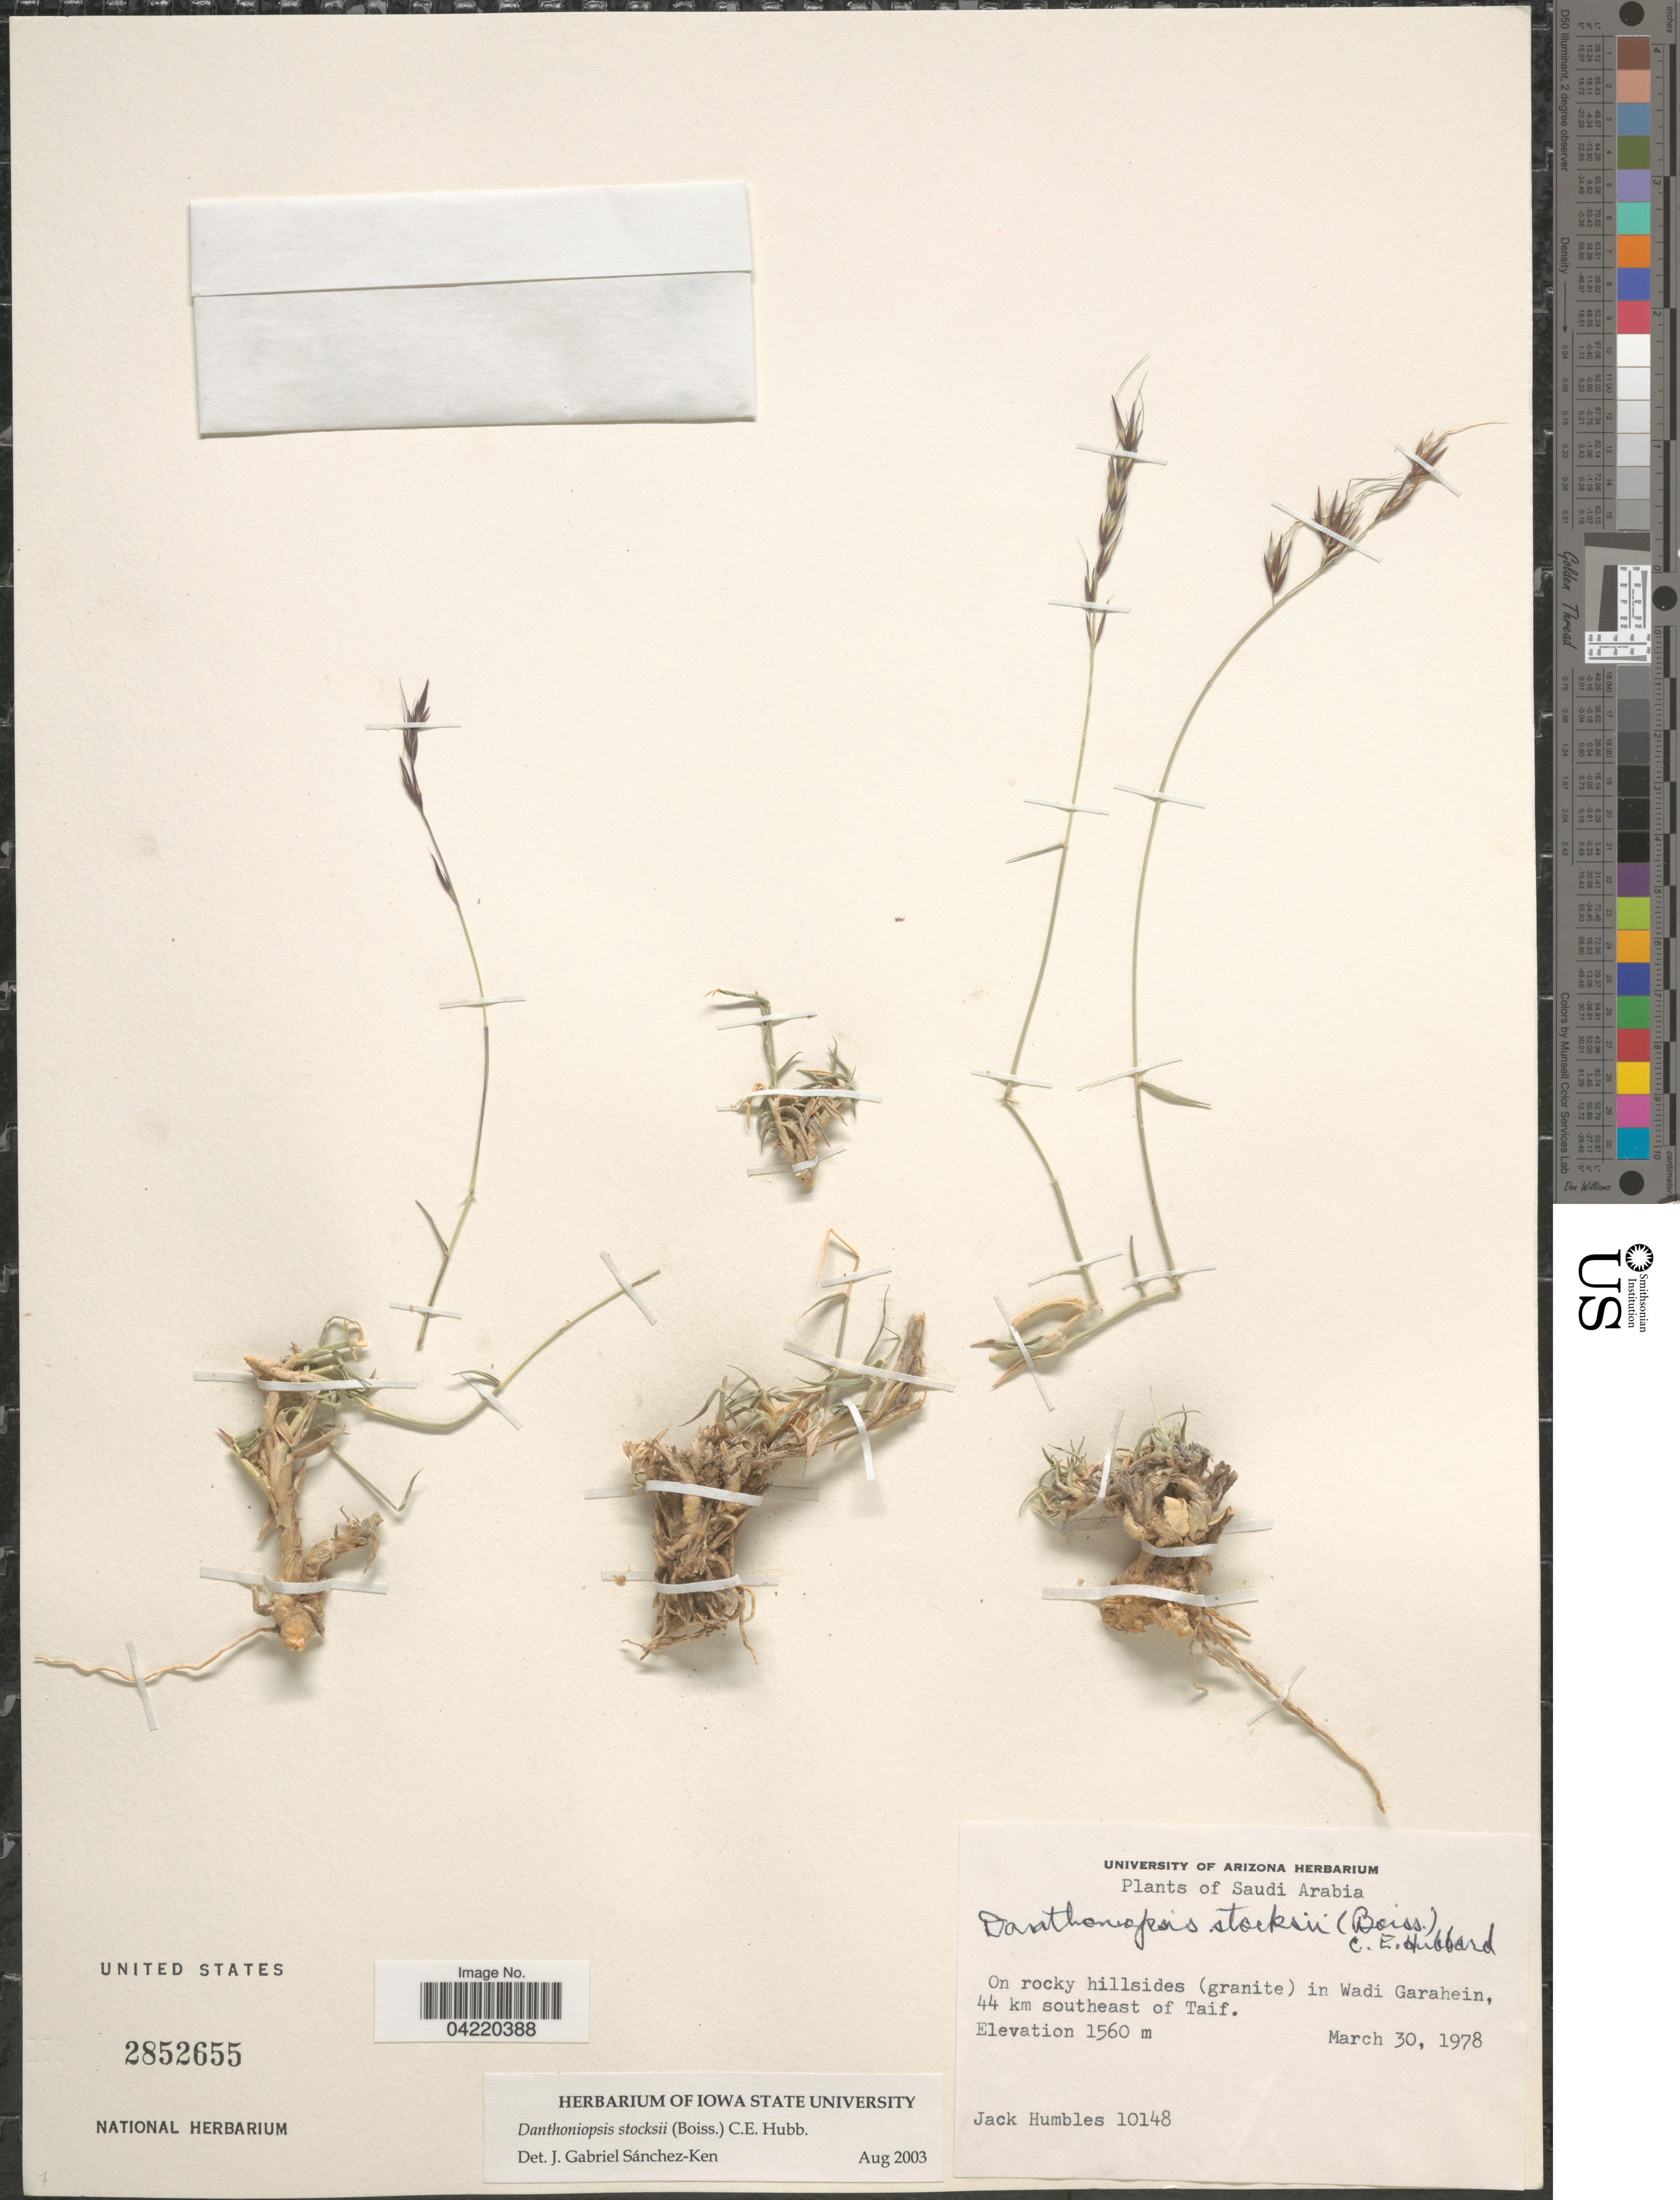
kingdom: Plantae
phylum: Tracheophyta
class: Liliopsida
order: Poales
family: Poaceae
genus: Danthoniopsis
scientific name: Danthoniopsis stocksii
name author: (Boiss.) C. E. Hubb.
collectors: J. Humbles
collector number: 10148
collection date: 1978-03-30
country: Saudi Arabia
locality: On rocky hillsides (granite) in Wadi Garahein, 44 km southeast of Taif.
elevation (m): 1560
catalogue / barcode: US 2852655